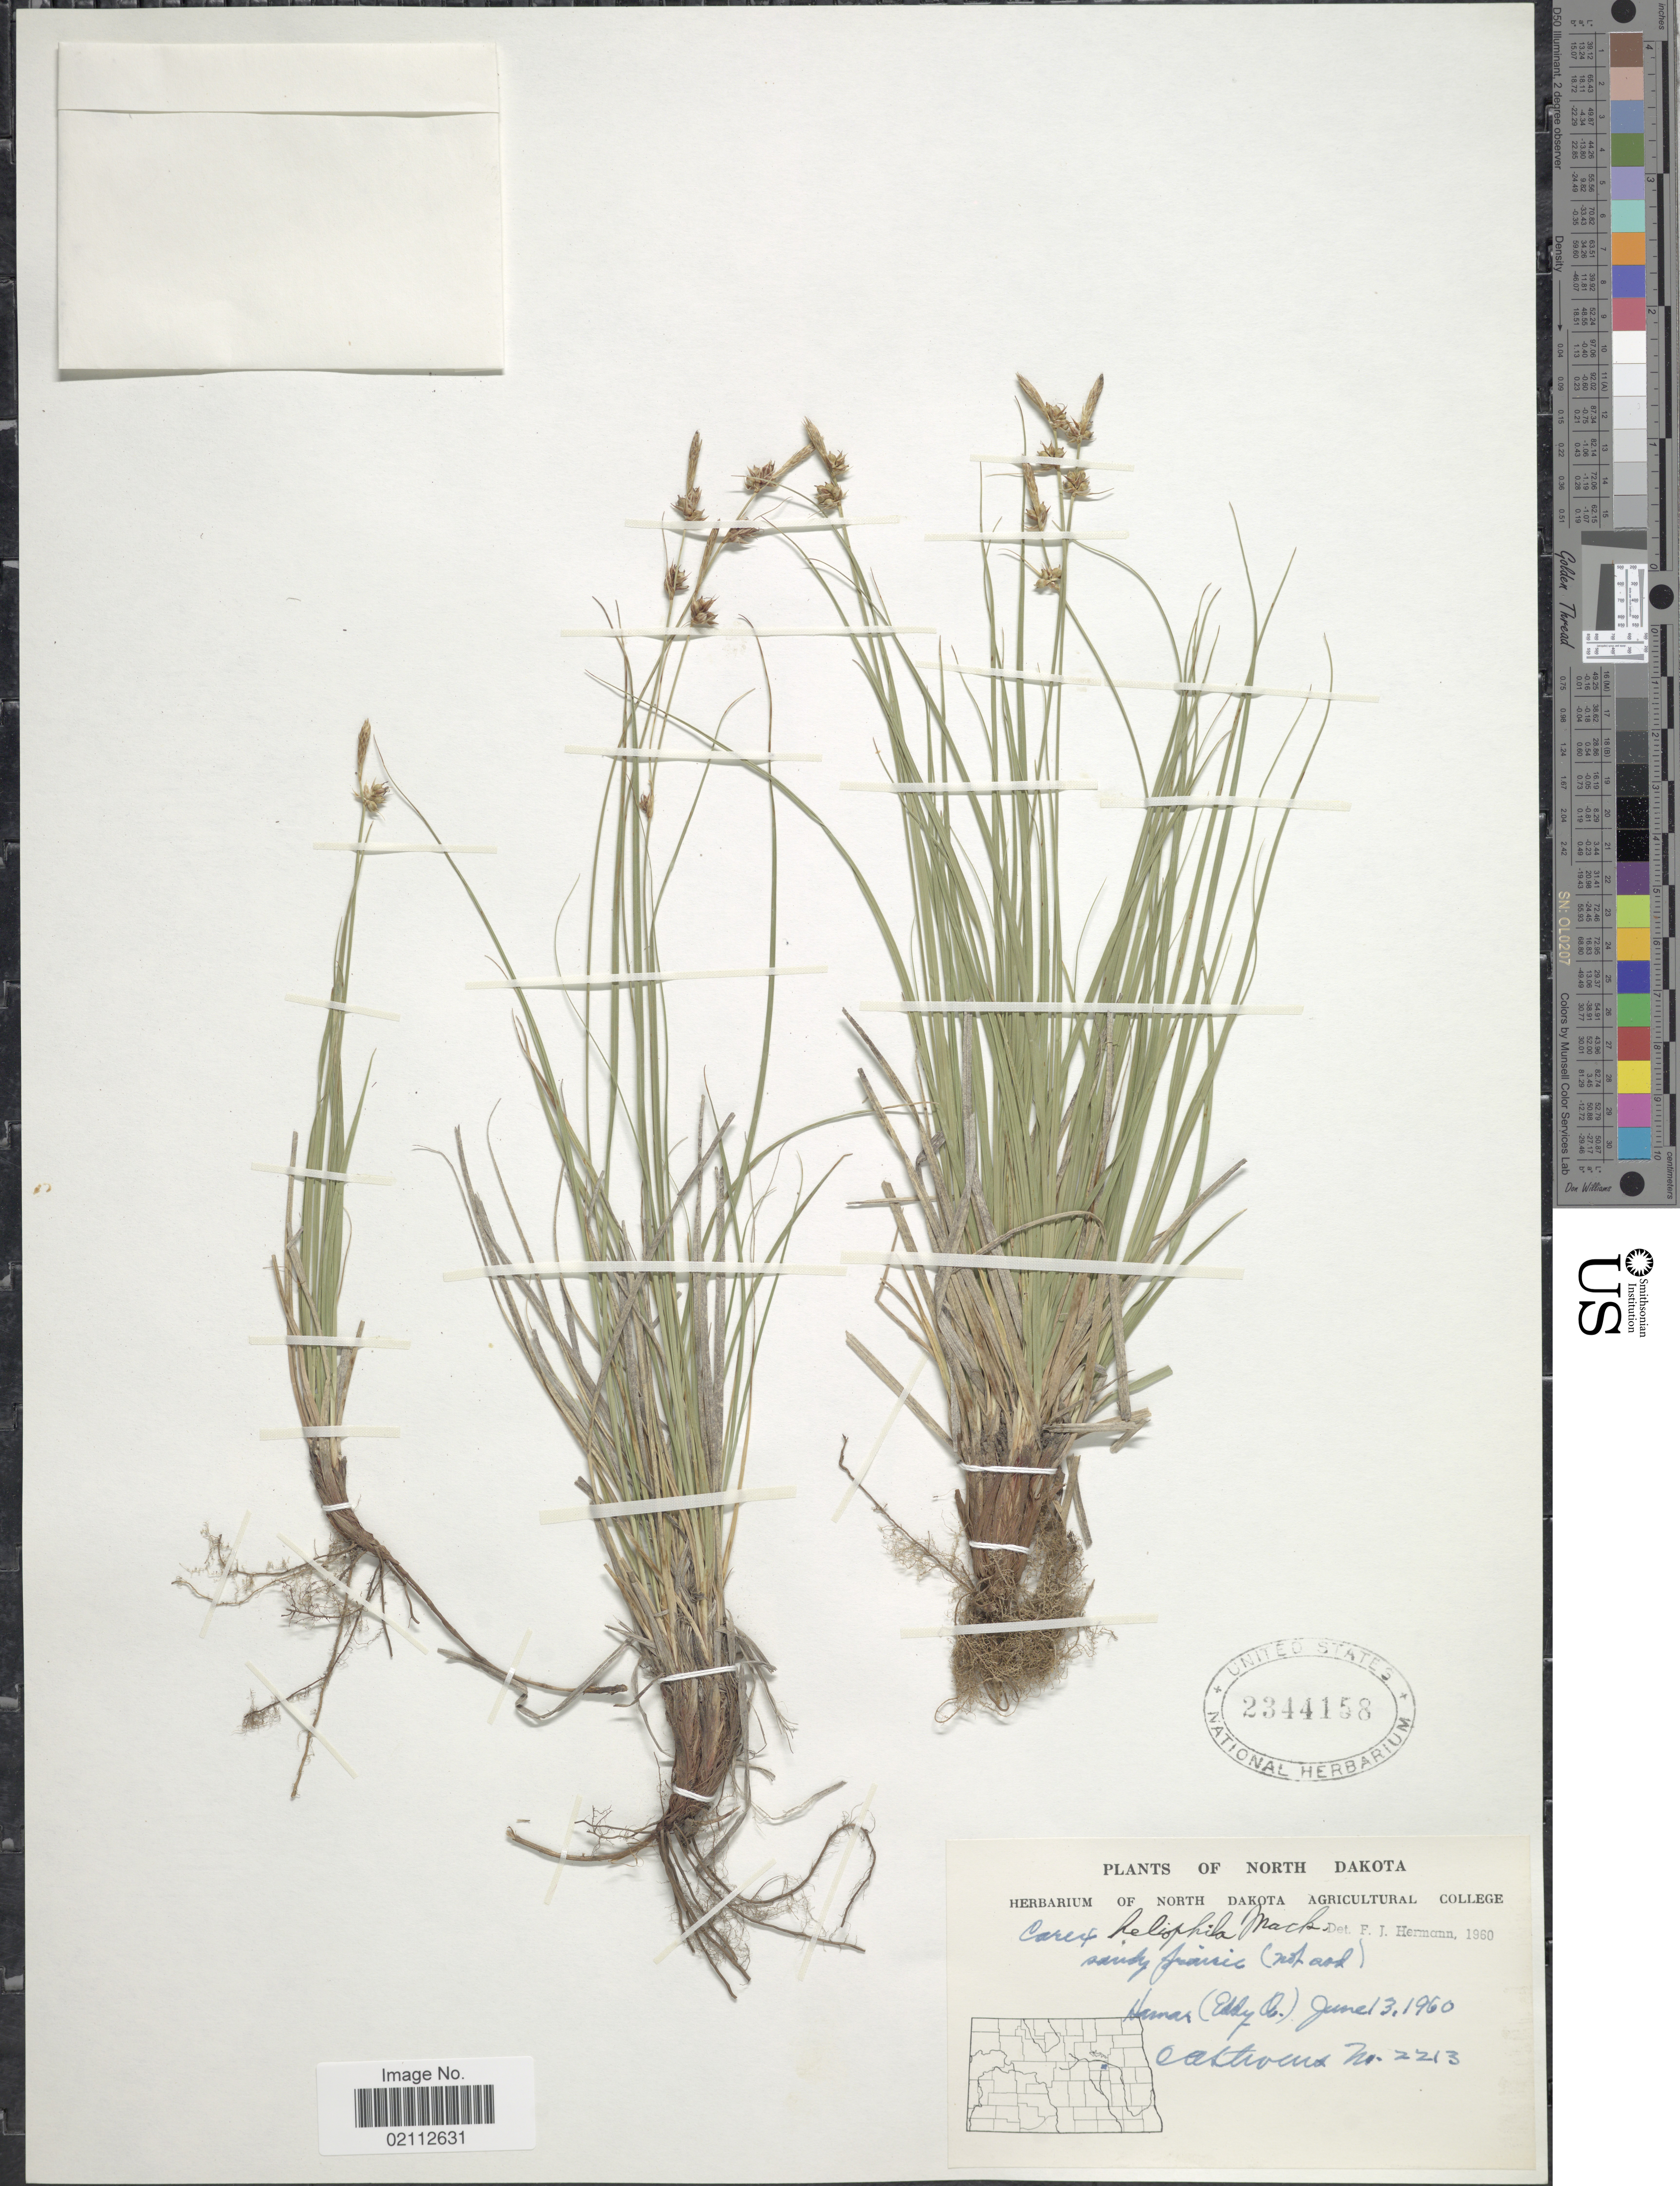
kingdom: Plantae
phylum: Tracheophyta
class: Liliopsida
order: Poales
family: Cyperaceae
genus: Carex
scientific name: Carex heliophila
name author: Mack.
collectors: O. A. Stevens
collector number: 2213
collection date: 1960-06-13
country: United States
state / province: North Dakota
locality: Hamar (Eddy Co.).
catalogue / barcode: US 2344158